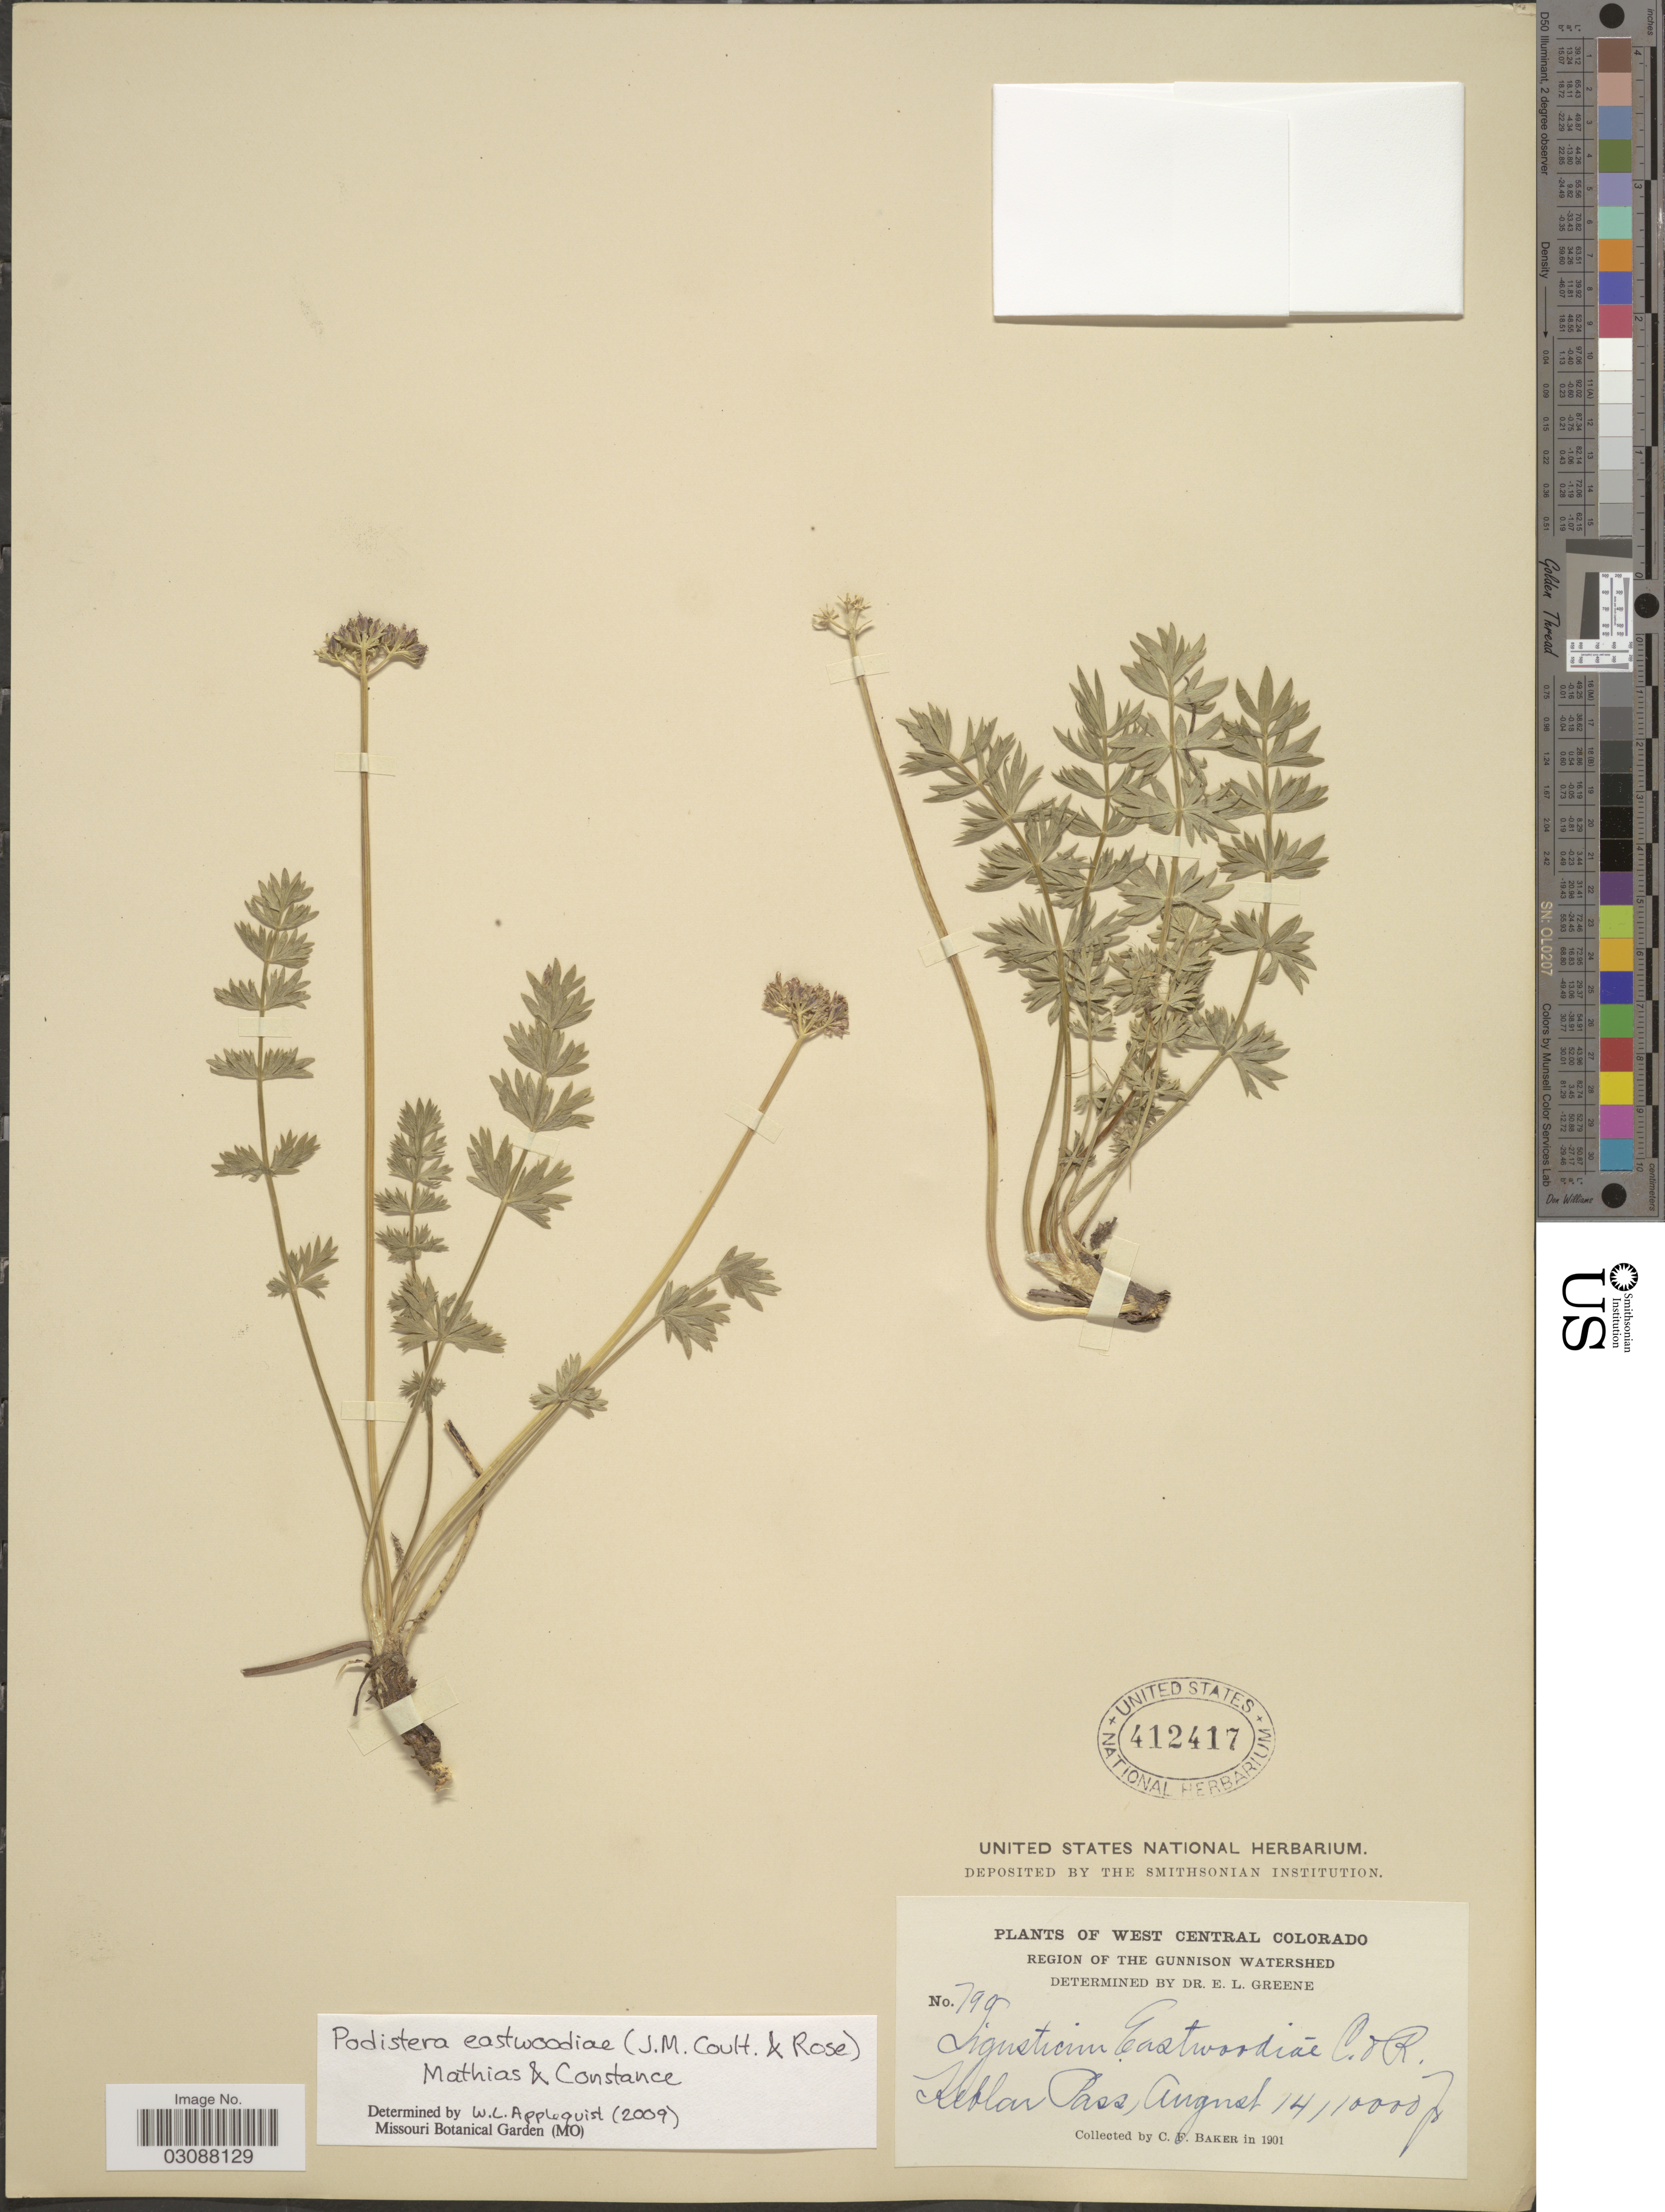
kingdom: Plantae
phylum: Tracheophyta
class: Magnoliopsida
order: Apiales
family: Apiaceae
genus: Podistera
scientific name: Podistera eastwoodiae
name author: (J.M. Coult. & Rose) Mathias & Constance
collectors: C. F. Baker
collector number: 799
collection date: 1901-08-14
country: United States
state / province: Colorado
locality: West Central Colorado. Region of The Gunnison Watershed. Keblar Pass.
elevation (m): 3048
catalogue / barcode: US 412417